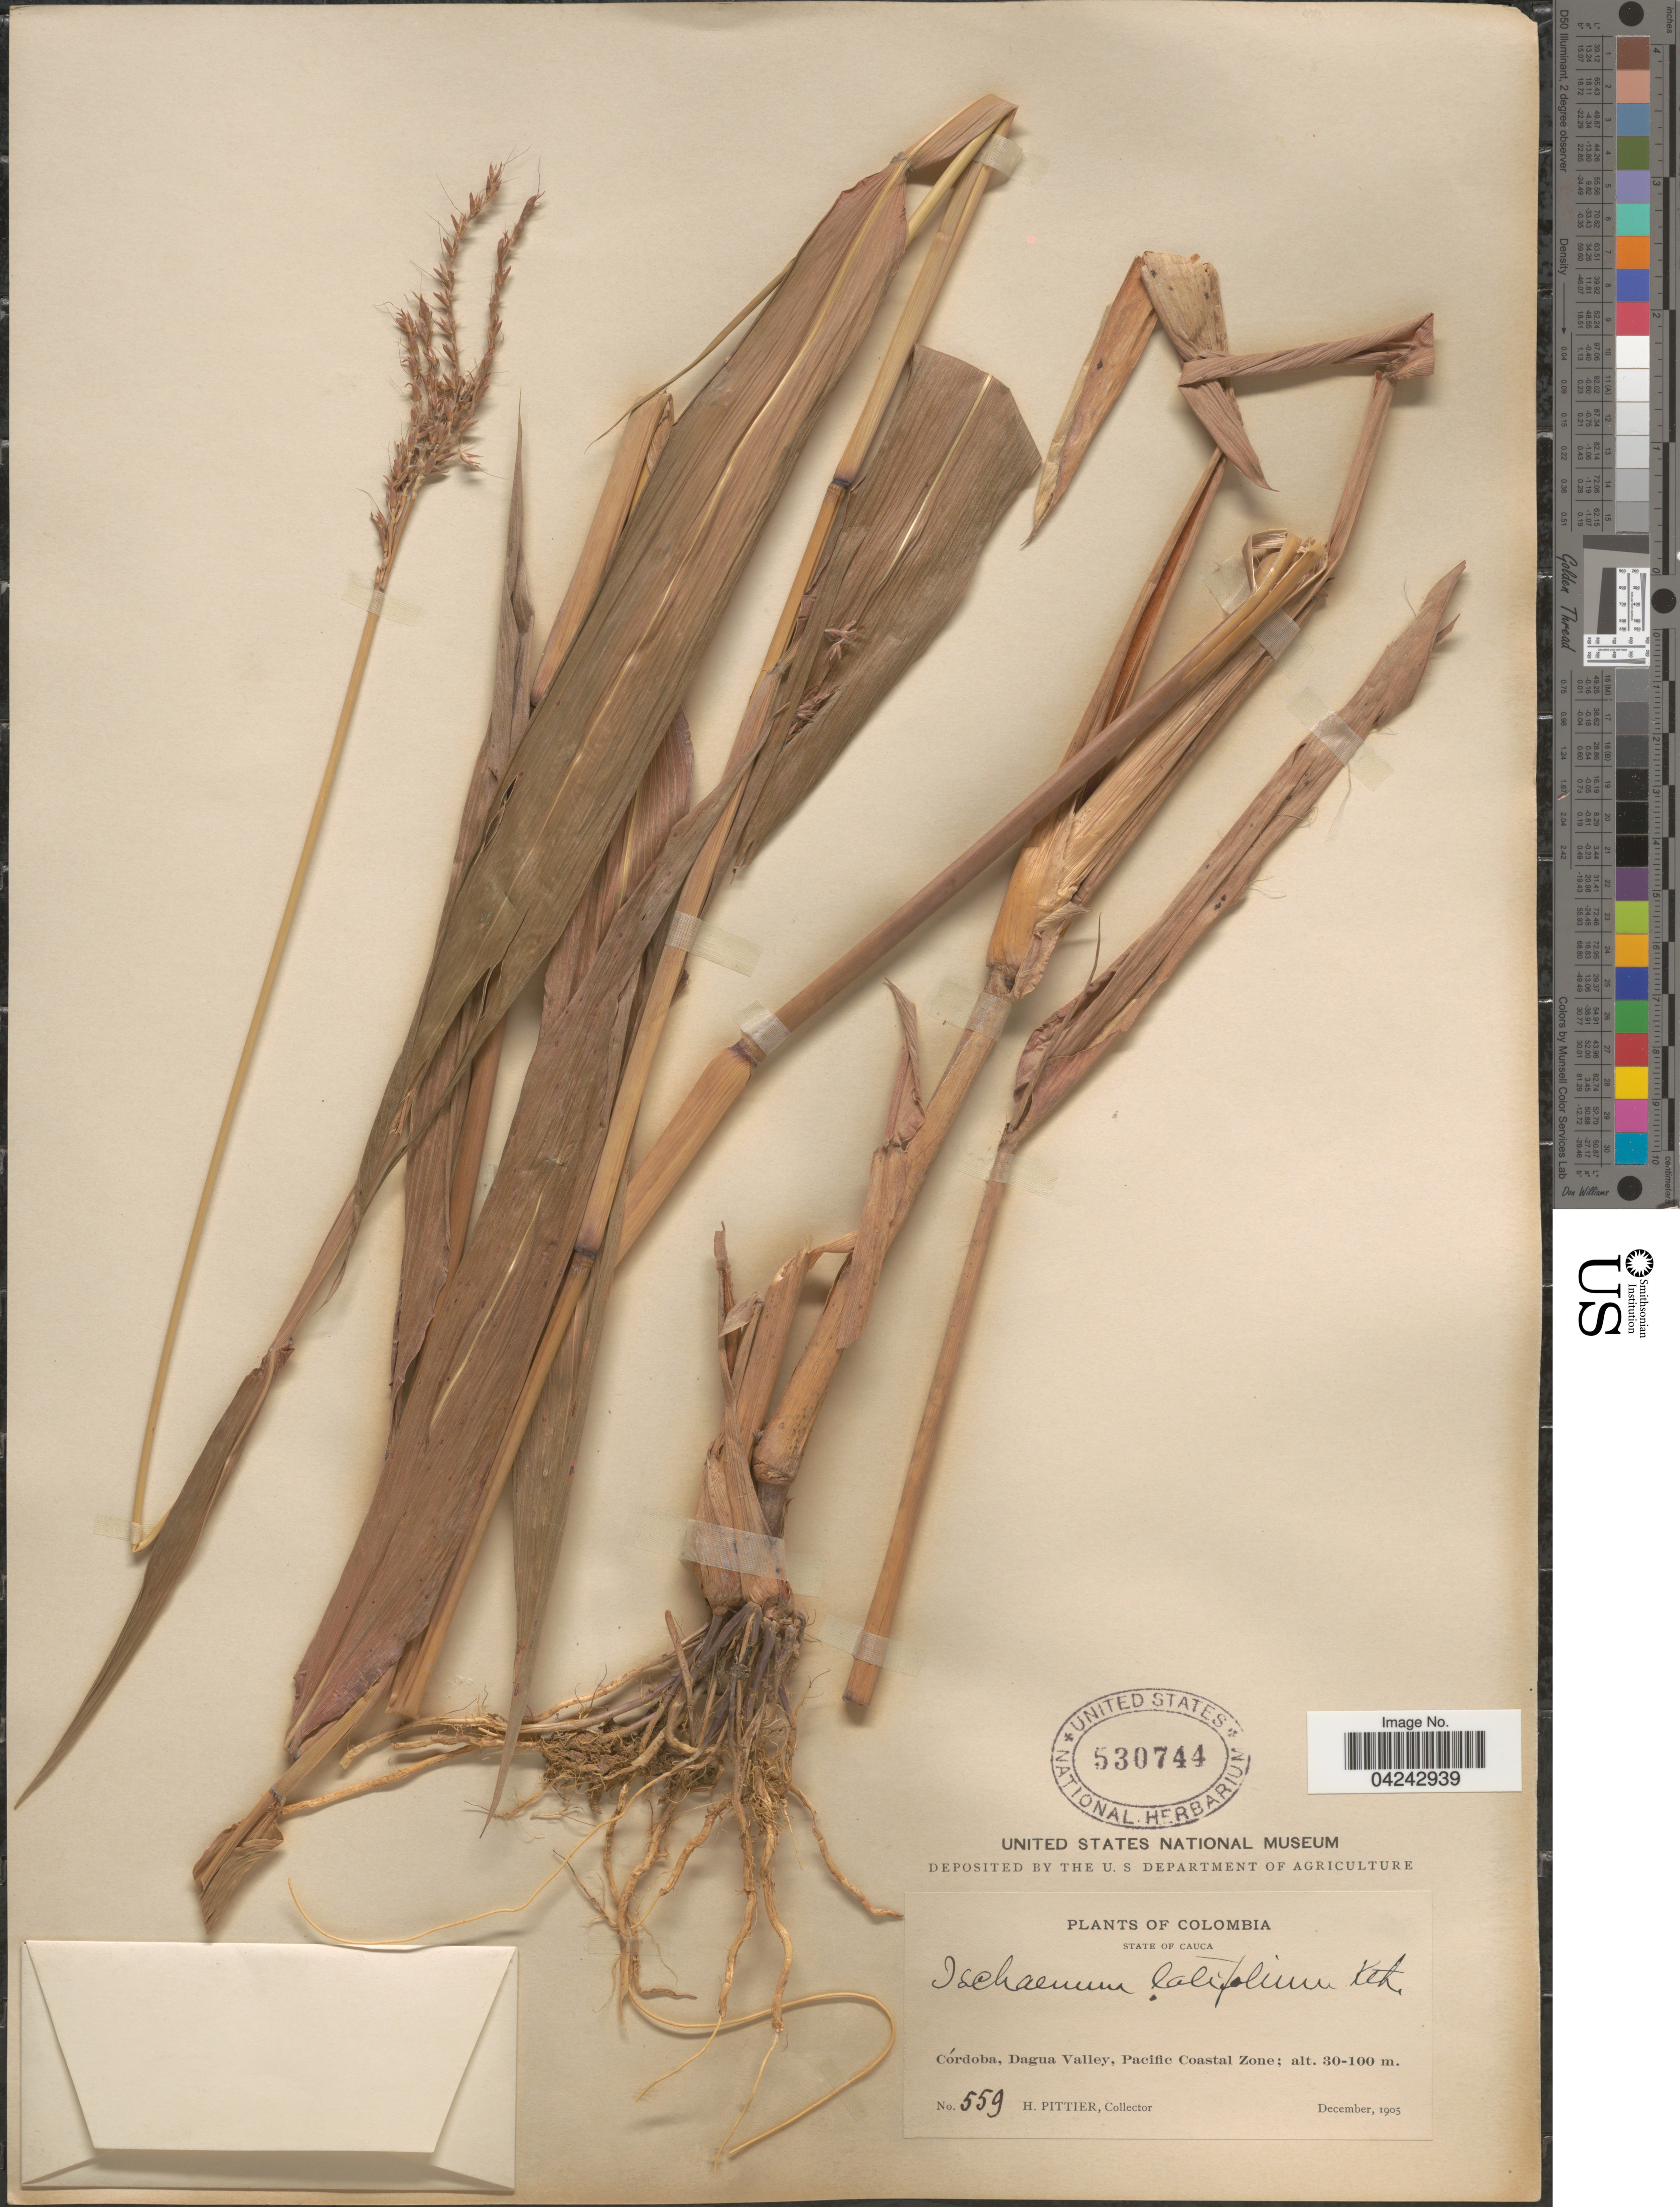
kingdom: Plantae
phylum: Tracheophyta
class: Liliopsida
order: Poales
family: Poaceae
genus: Ischaemum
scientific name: Ischaemum latifolium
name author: (Spreng.) Kunth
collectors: H. F. Pittier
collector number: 559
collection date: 1905-12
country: Colombia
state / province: Cauca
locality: Córdoba, Dagua Valley, Pacific Coastal Zone.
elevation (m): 30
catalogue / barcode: US 530744